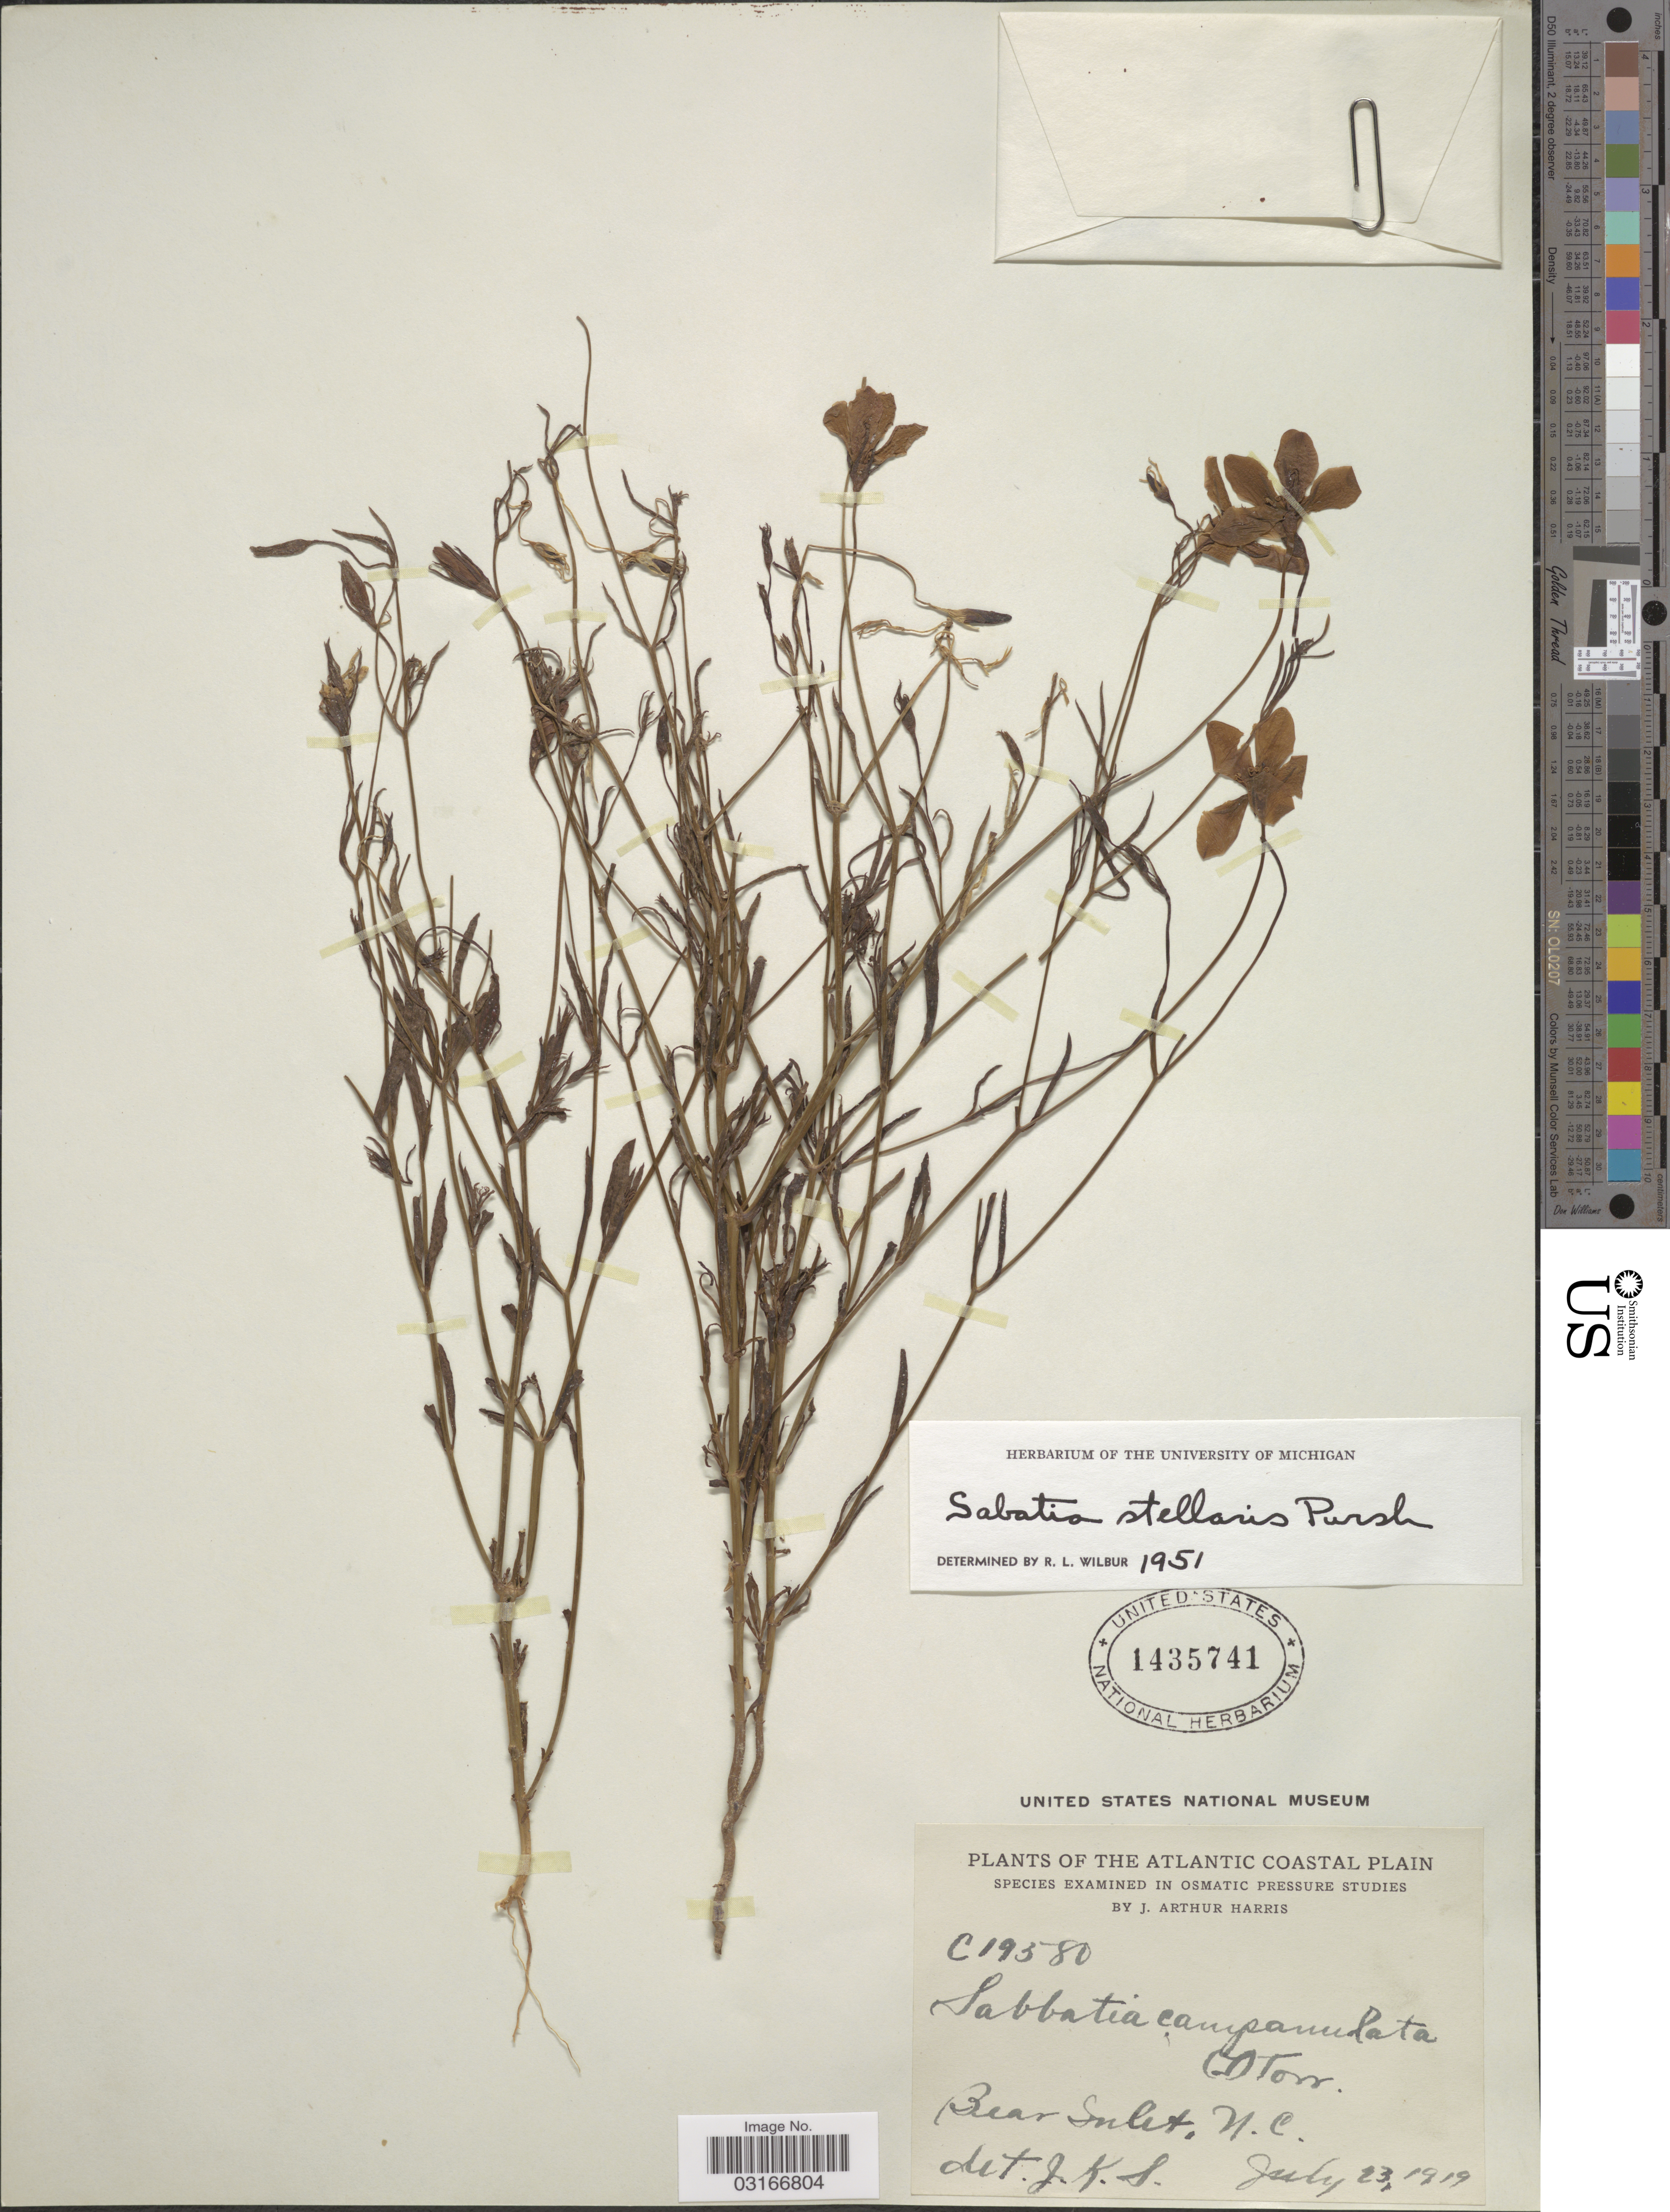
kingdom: Plantae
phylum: Tracheophyta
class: Magnoliopsida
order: Gentianales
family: Gentianaceae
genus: Sabatia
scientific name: Sabatia stellaris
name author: Pursh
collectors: J. A. Harris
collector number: C19580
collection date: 1919-07-23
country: United States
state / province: North Carolina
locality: The Atlantic Coastal Plain. Bear Inlet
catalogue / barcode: US 1435741